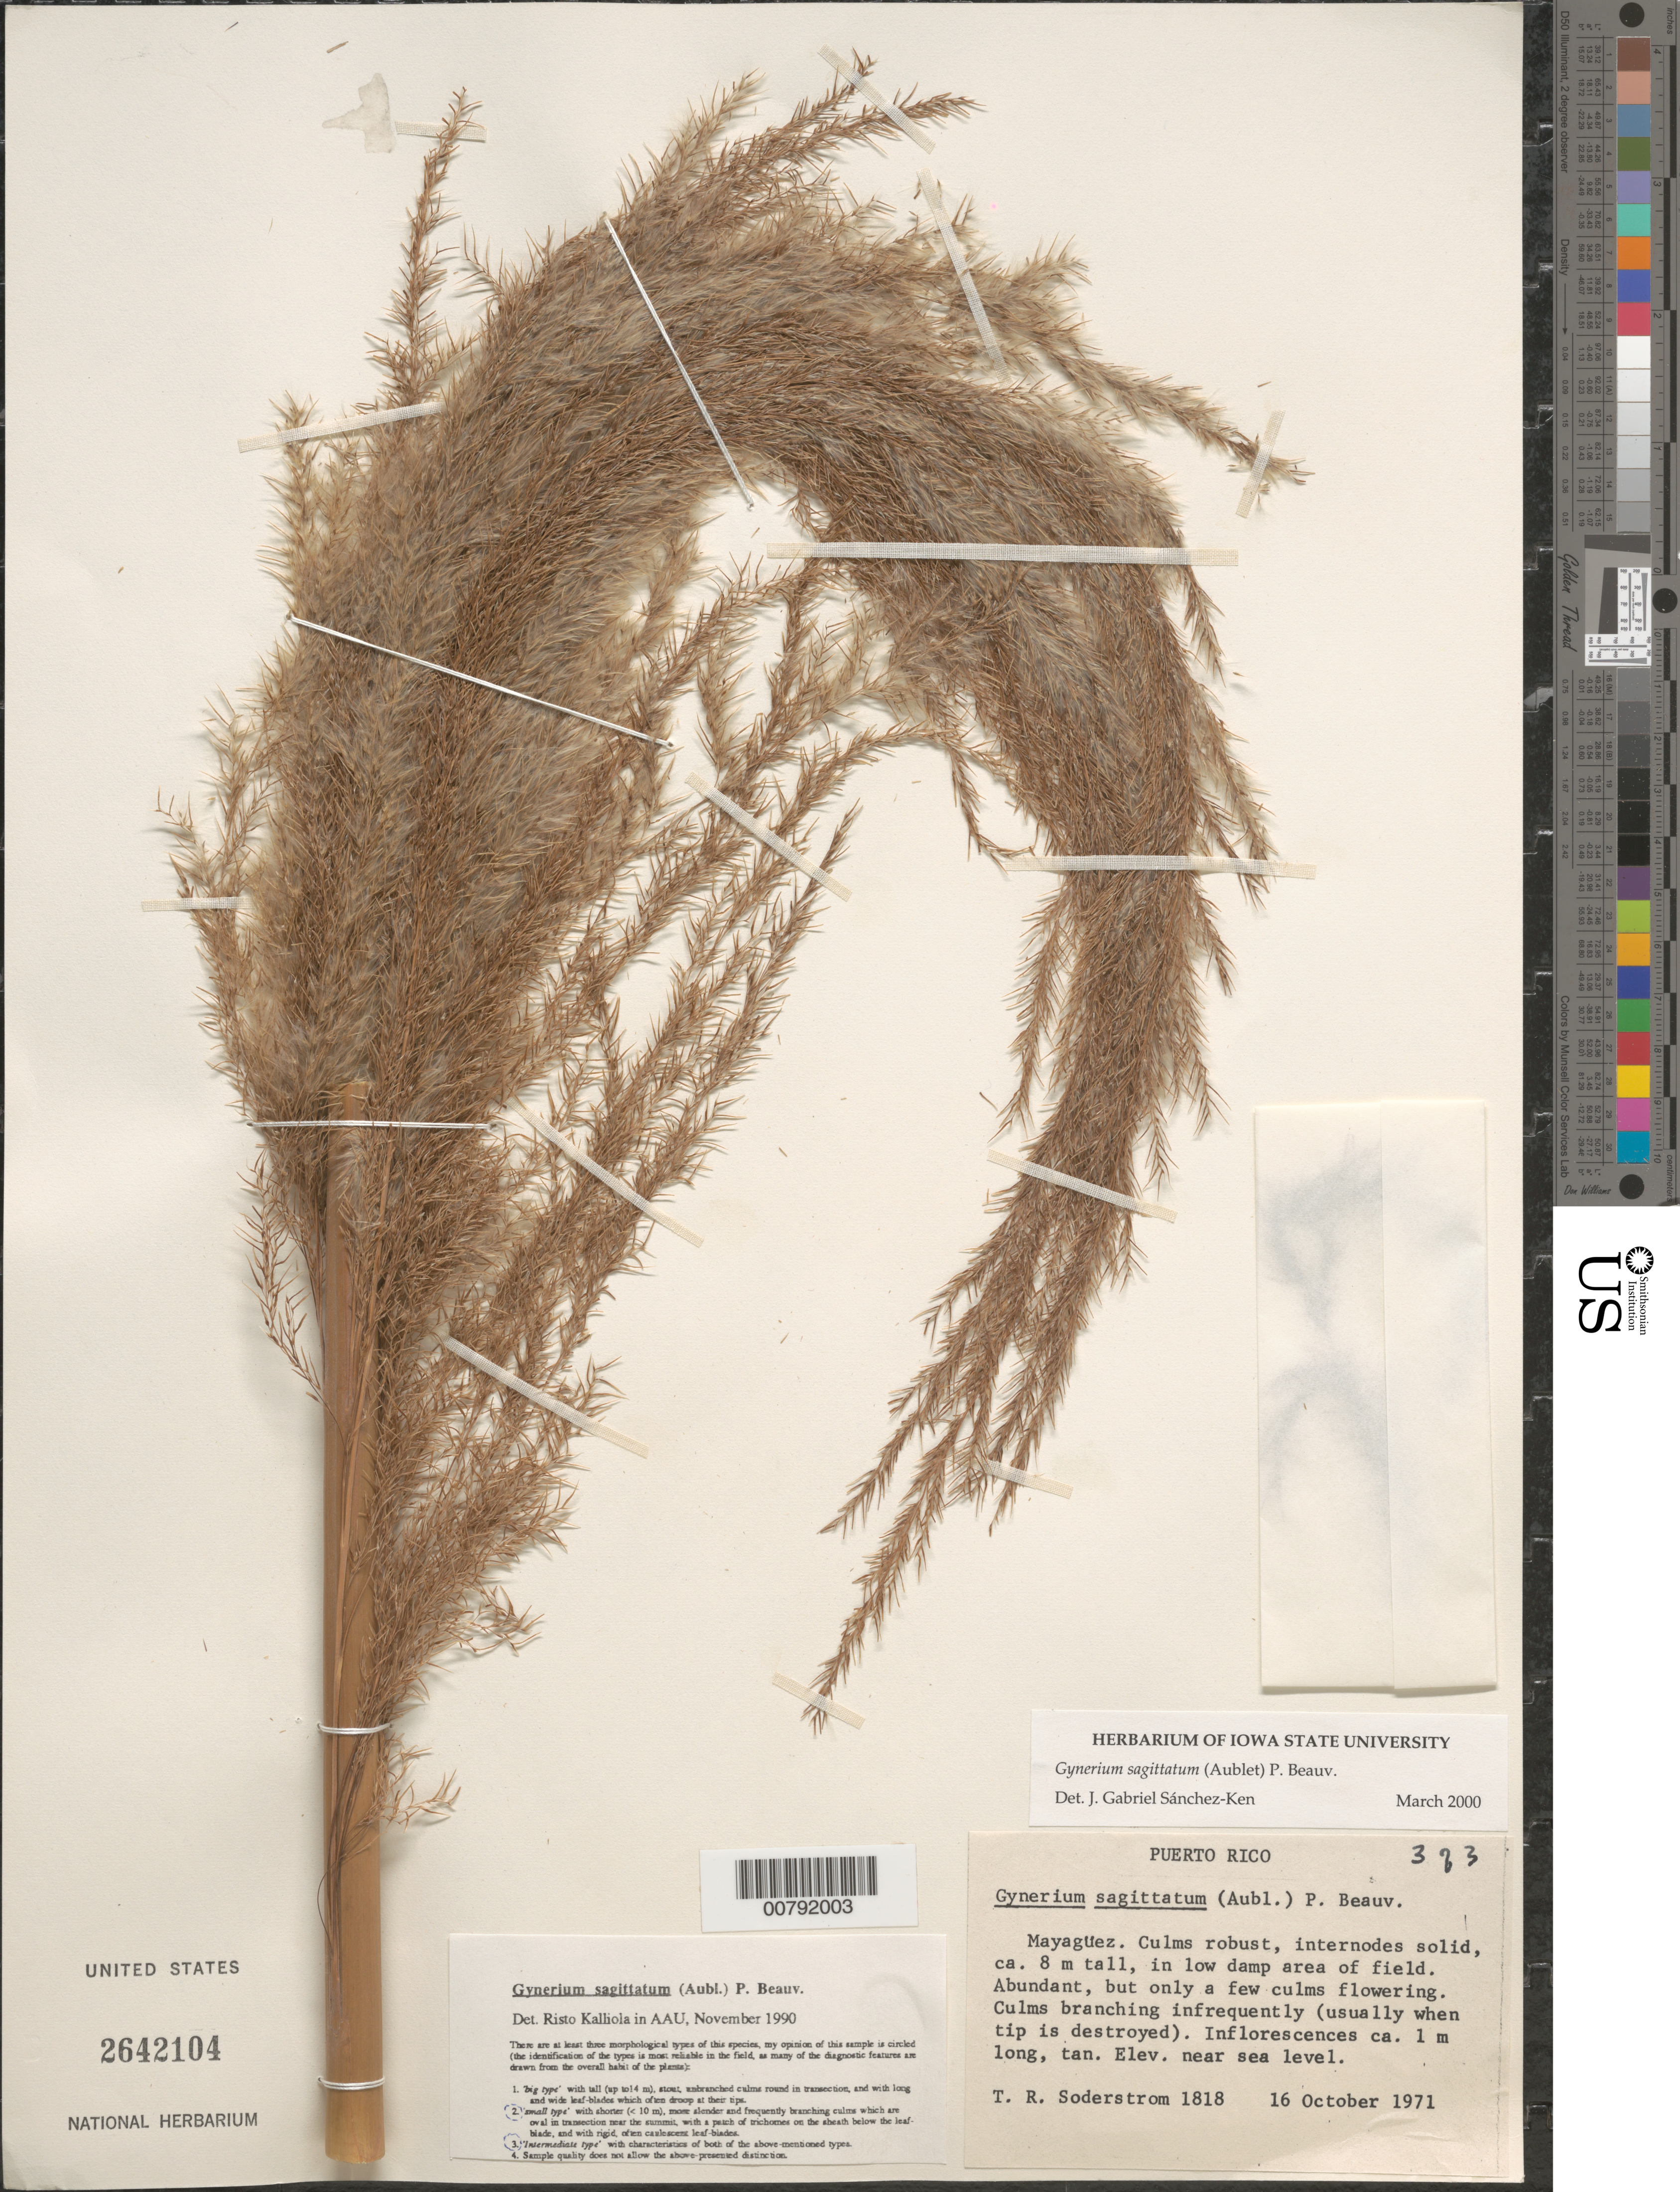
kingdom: Plantae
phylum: Tracheophyta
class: Liliopsida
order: Poales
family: Poaceae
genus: Gynerium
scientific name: Gynerium sagittatum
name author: (Aubl.) P. Beauv.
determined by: Sánchez-Ken, J. G.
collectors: T. R. Soderstrom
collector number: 1818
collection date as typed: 16 Oct 1971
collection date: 1971-10-16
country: Puerto Rico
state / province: Mayagüez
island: Puerto Rico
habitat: In low damp area of field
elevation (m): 0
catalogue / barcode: US 2642104